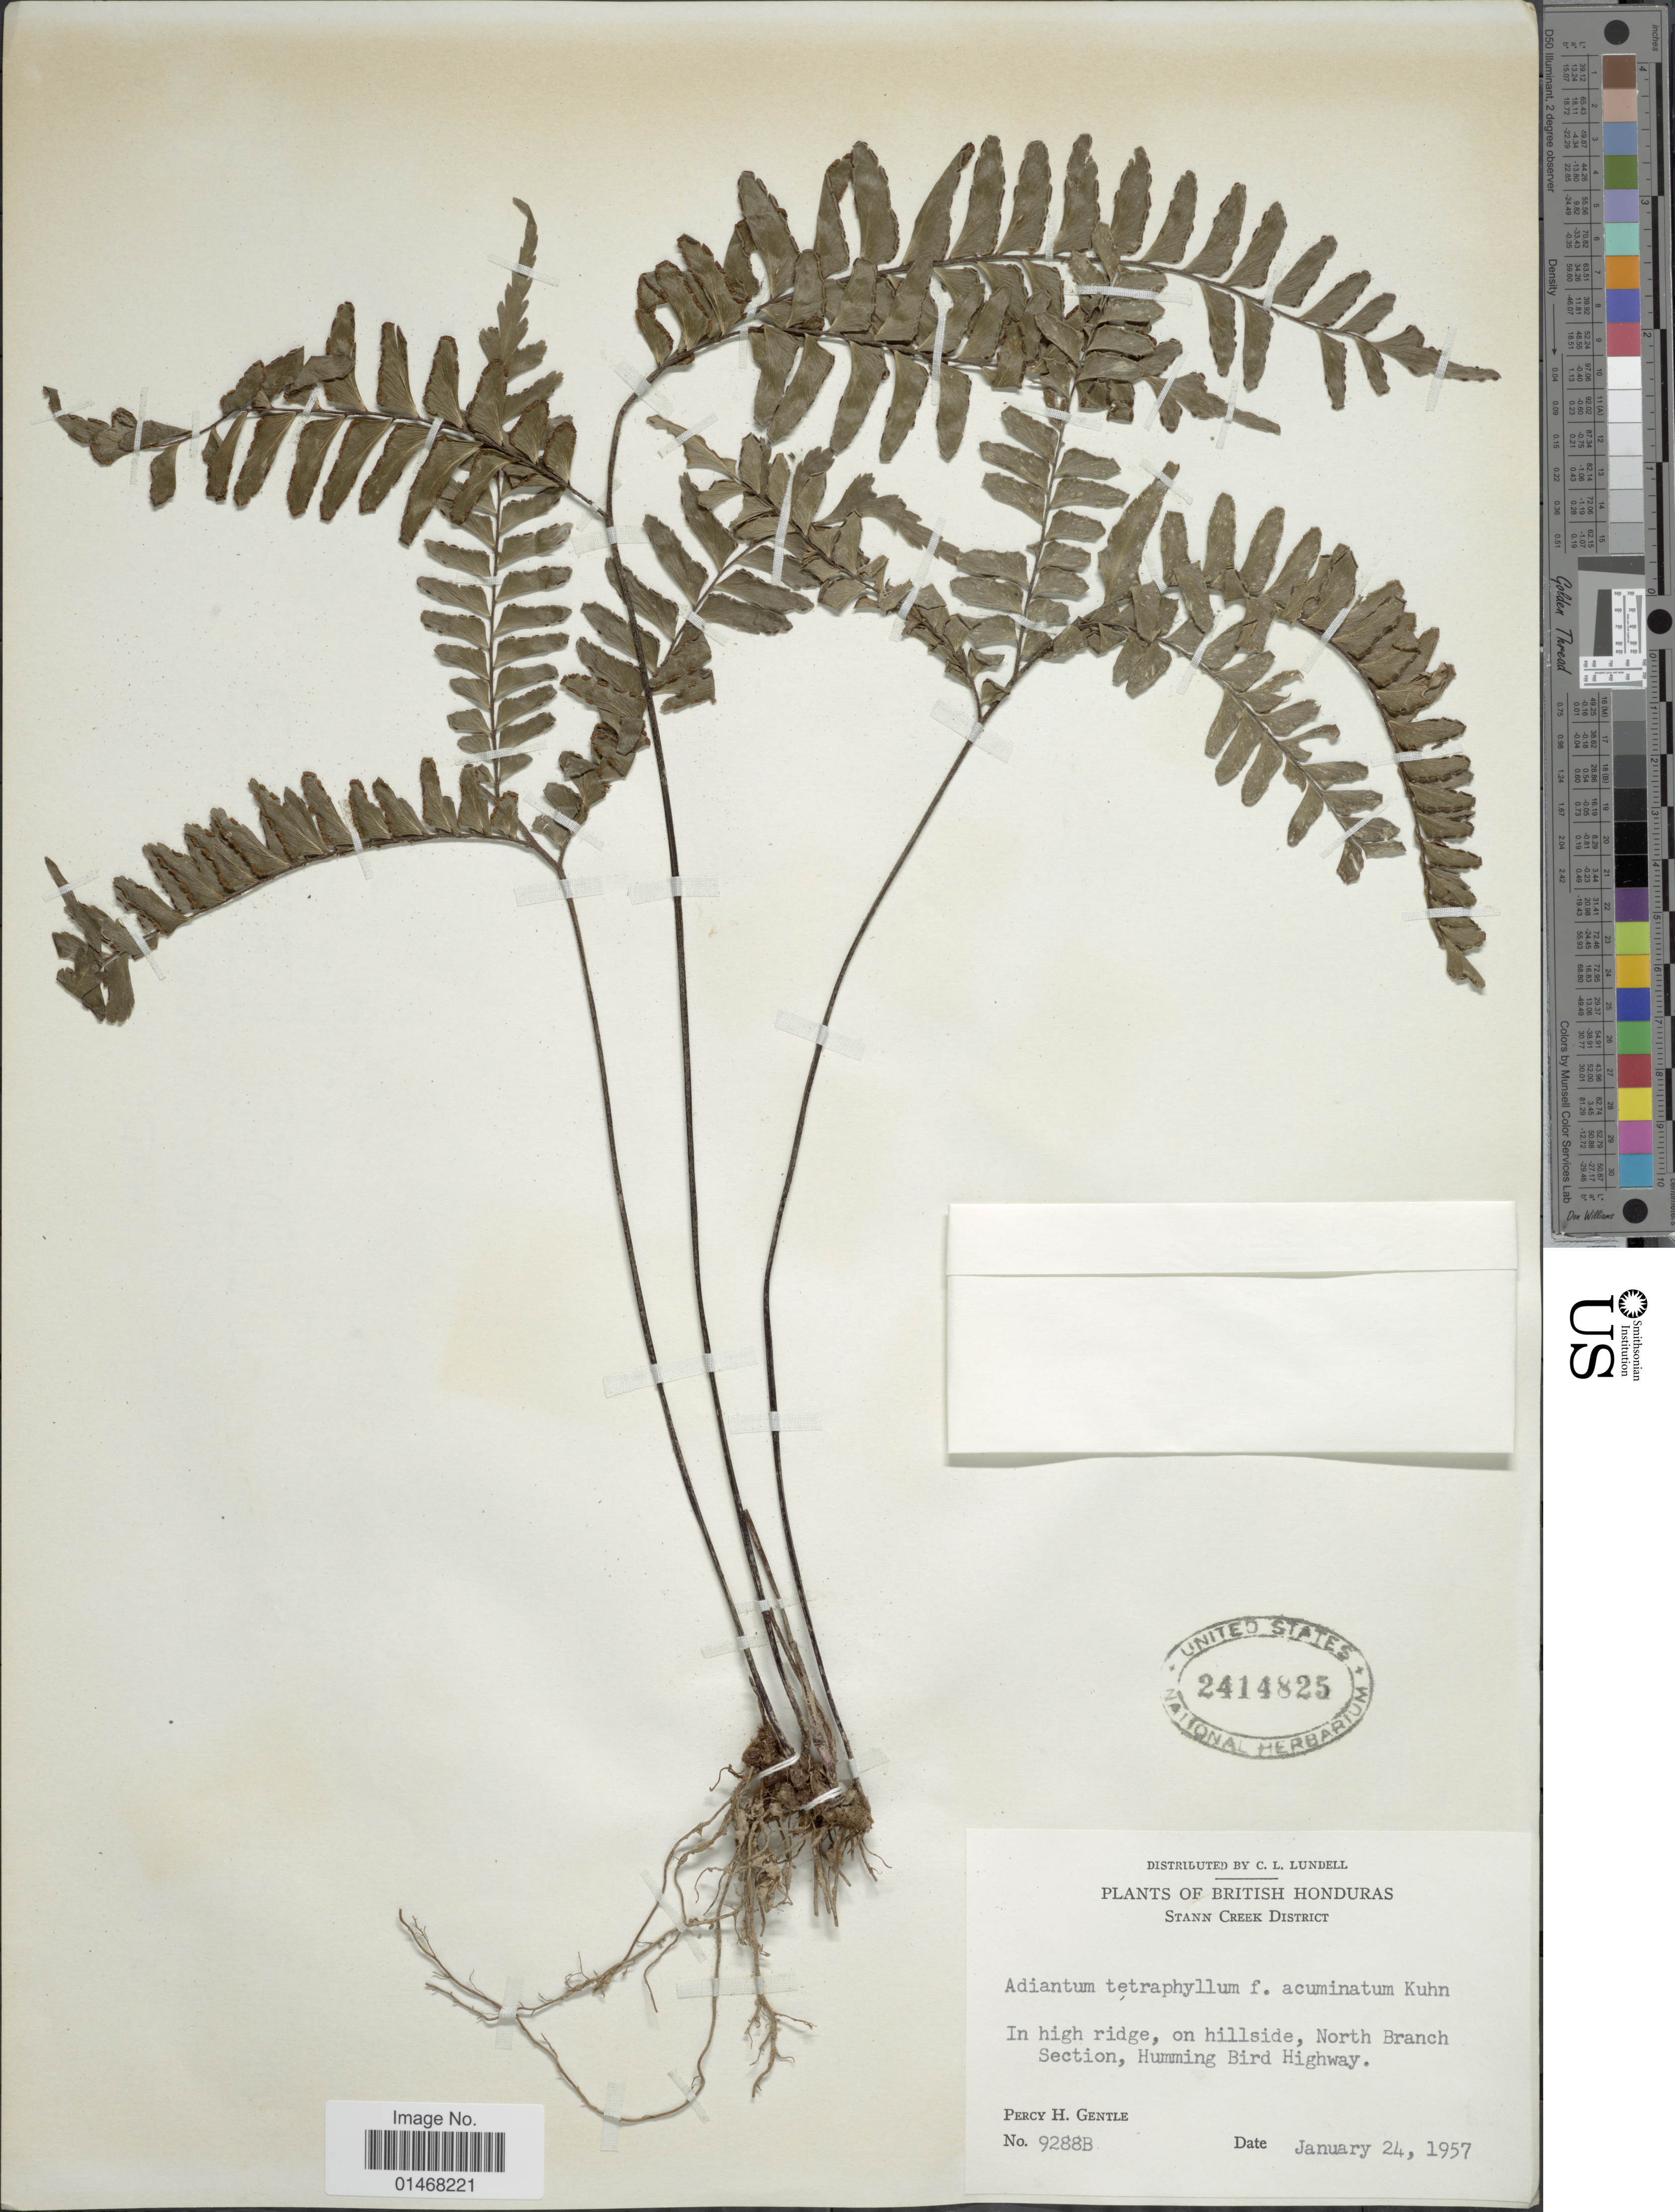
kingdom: Plantae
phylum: Tracheophyta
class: Polypodiopsida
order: Polypodiales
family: Pteridaceae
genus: Adiantum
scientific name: Adiantum tetraphyllum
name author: Humb. & Bonpl. ex Willd.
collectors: P. H. Gentle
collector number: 9288B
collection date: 1957-01-24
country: Belize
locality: British Honduras, Stann Creek District, In high ridge, on hillside, North Branch Section, Huming Bird Highway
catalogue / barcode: US 2414825